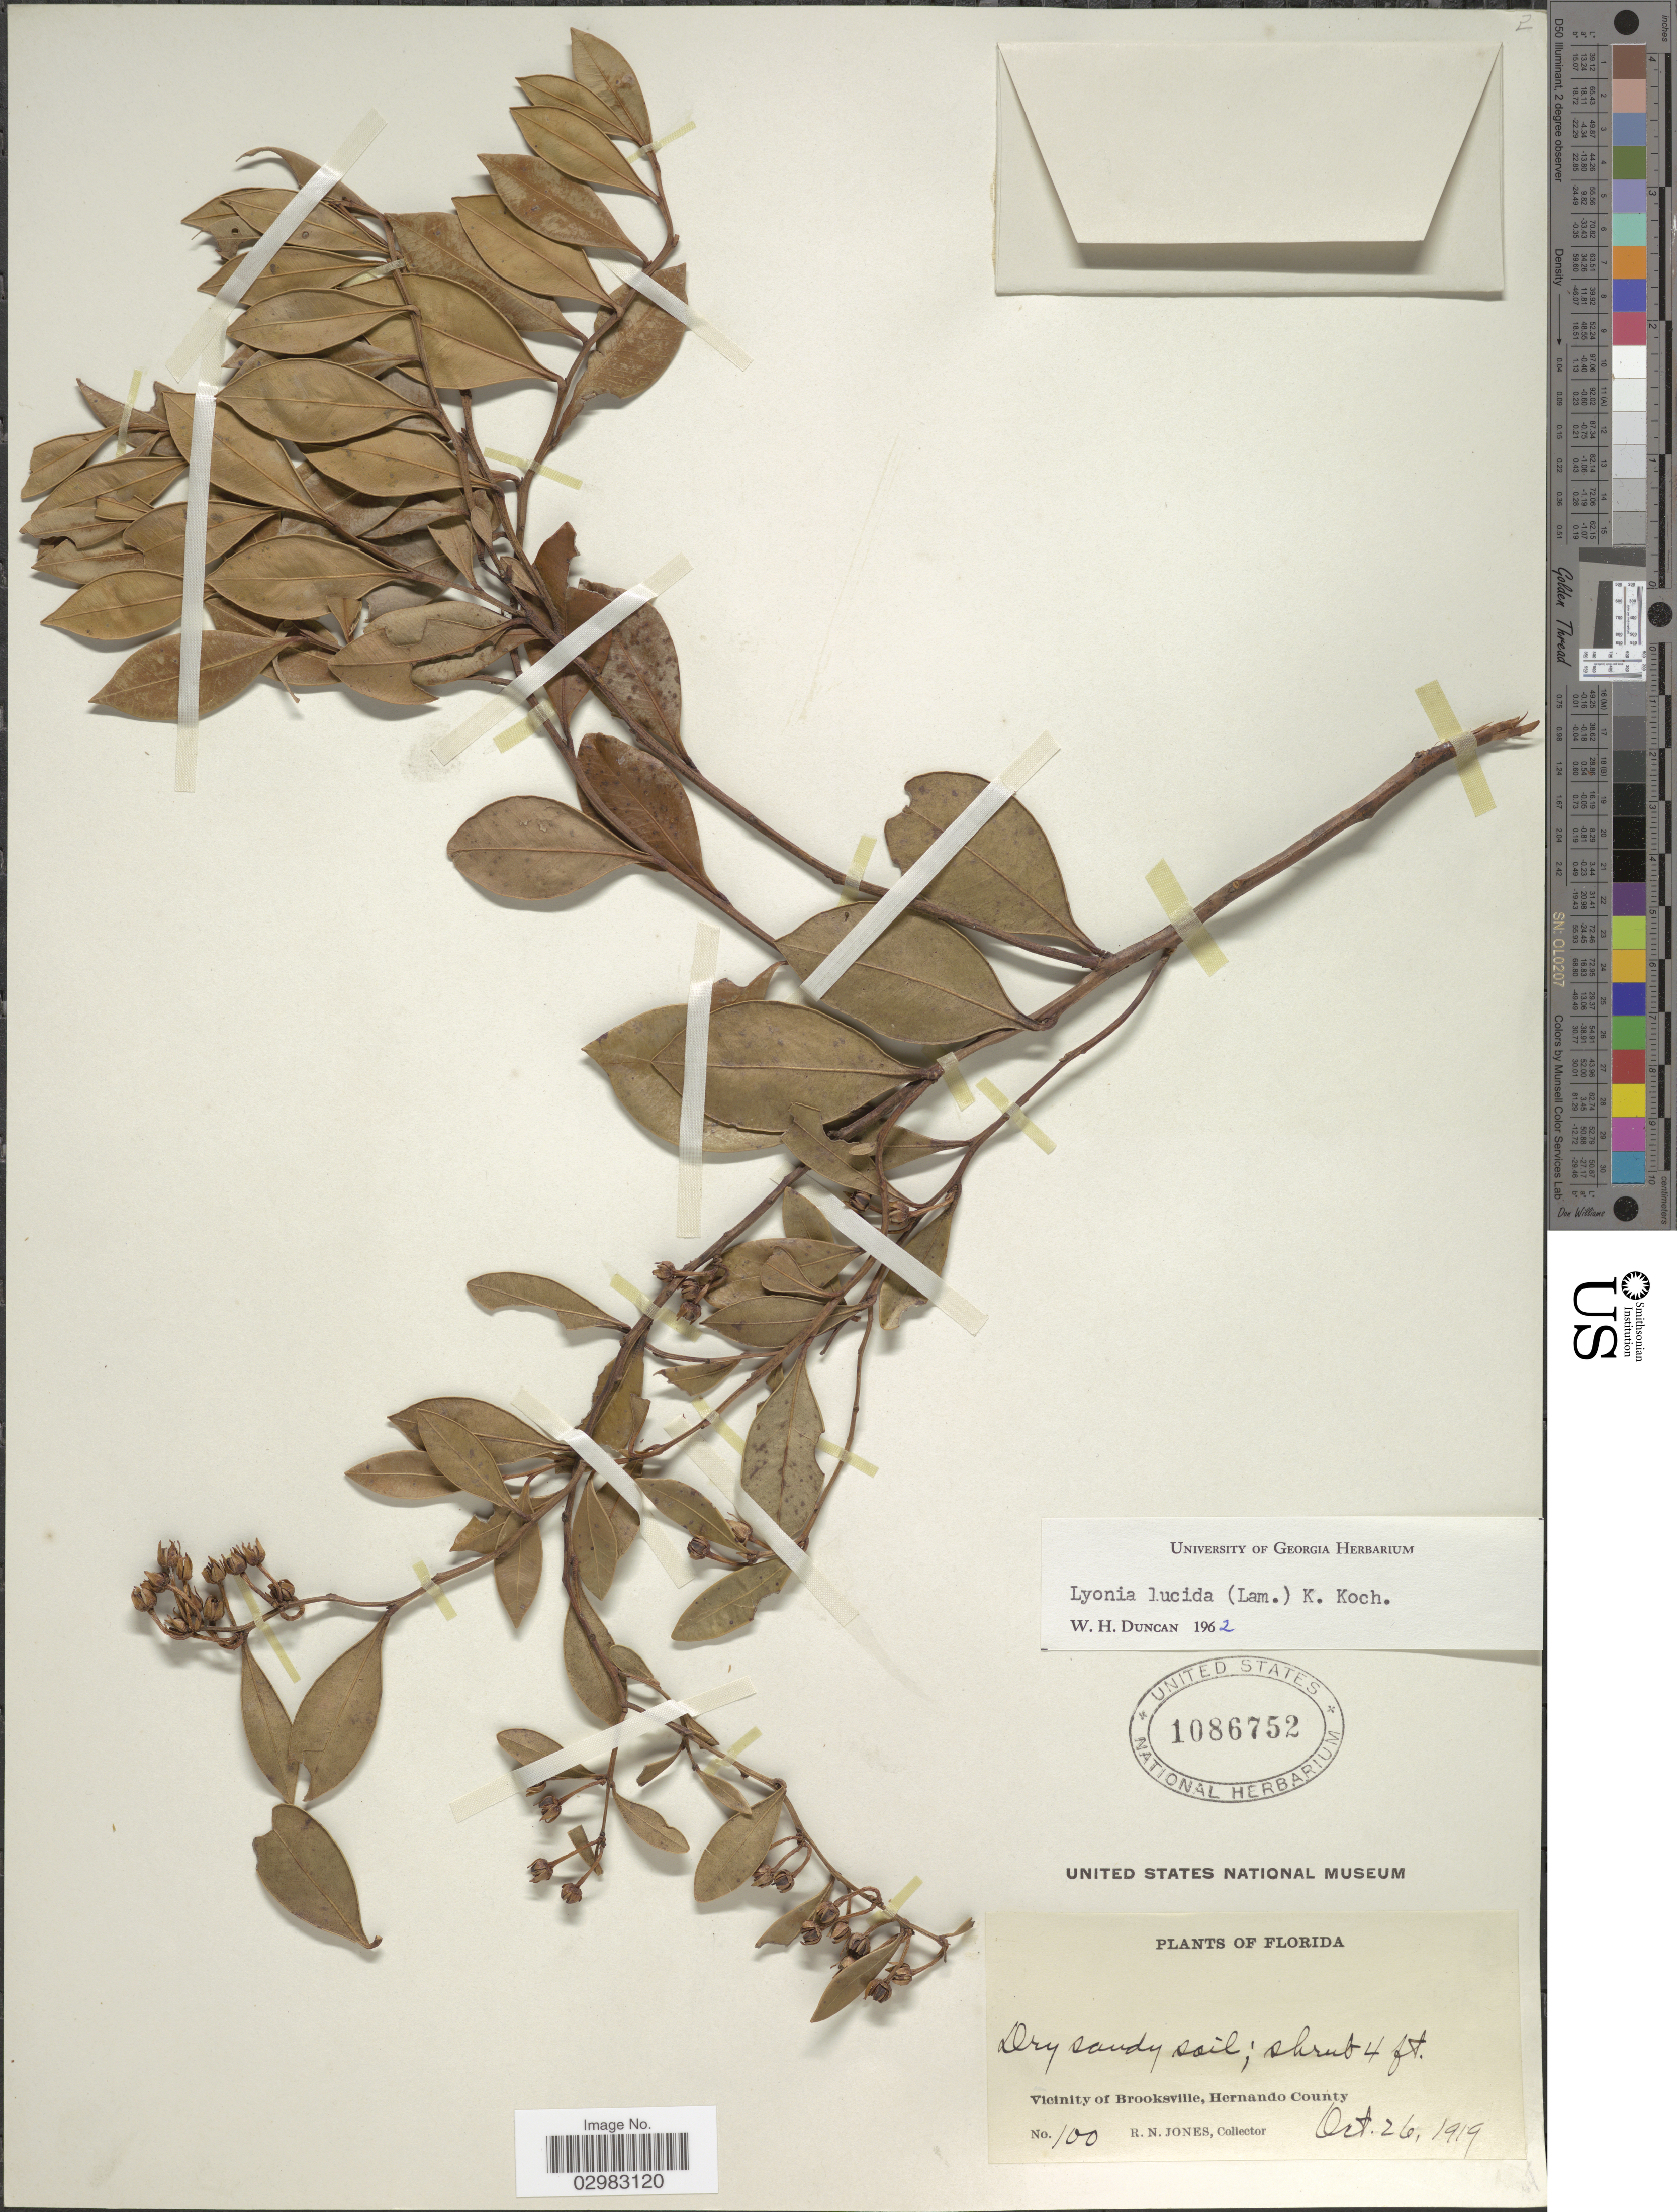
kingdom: Plantae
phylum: Tracheophyta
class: Magnoliopsida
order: Ericales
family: Ericaceae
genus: Lyonia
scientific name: Lyonia lucida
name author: K. Koch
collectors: R. N. Jones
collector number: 100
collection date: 1919-10-26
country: United States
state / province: Florida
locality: Vicinity of Brooksville, Hernando County.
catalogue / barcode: US 1086752